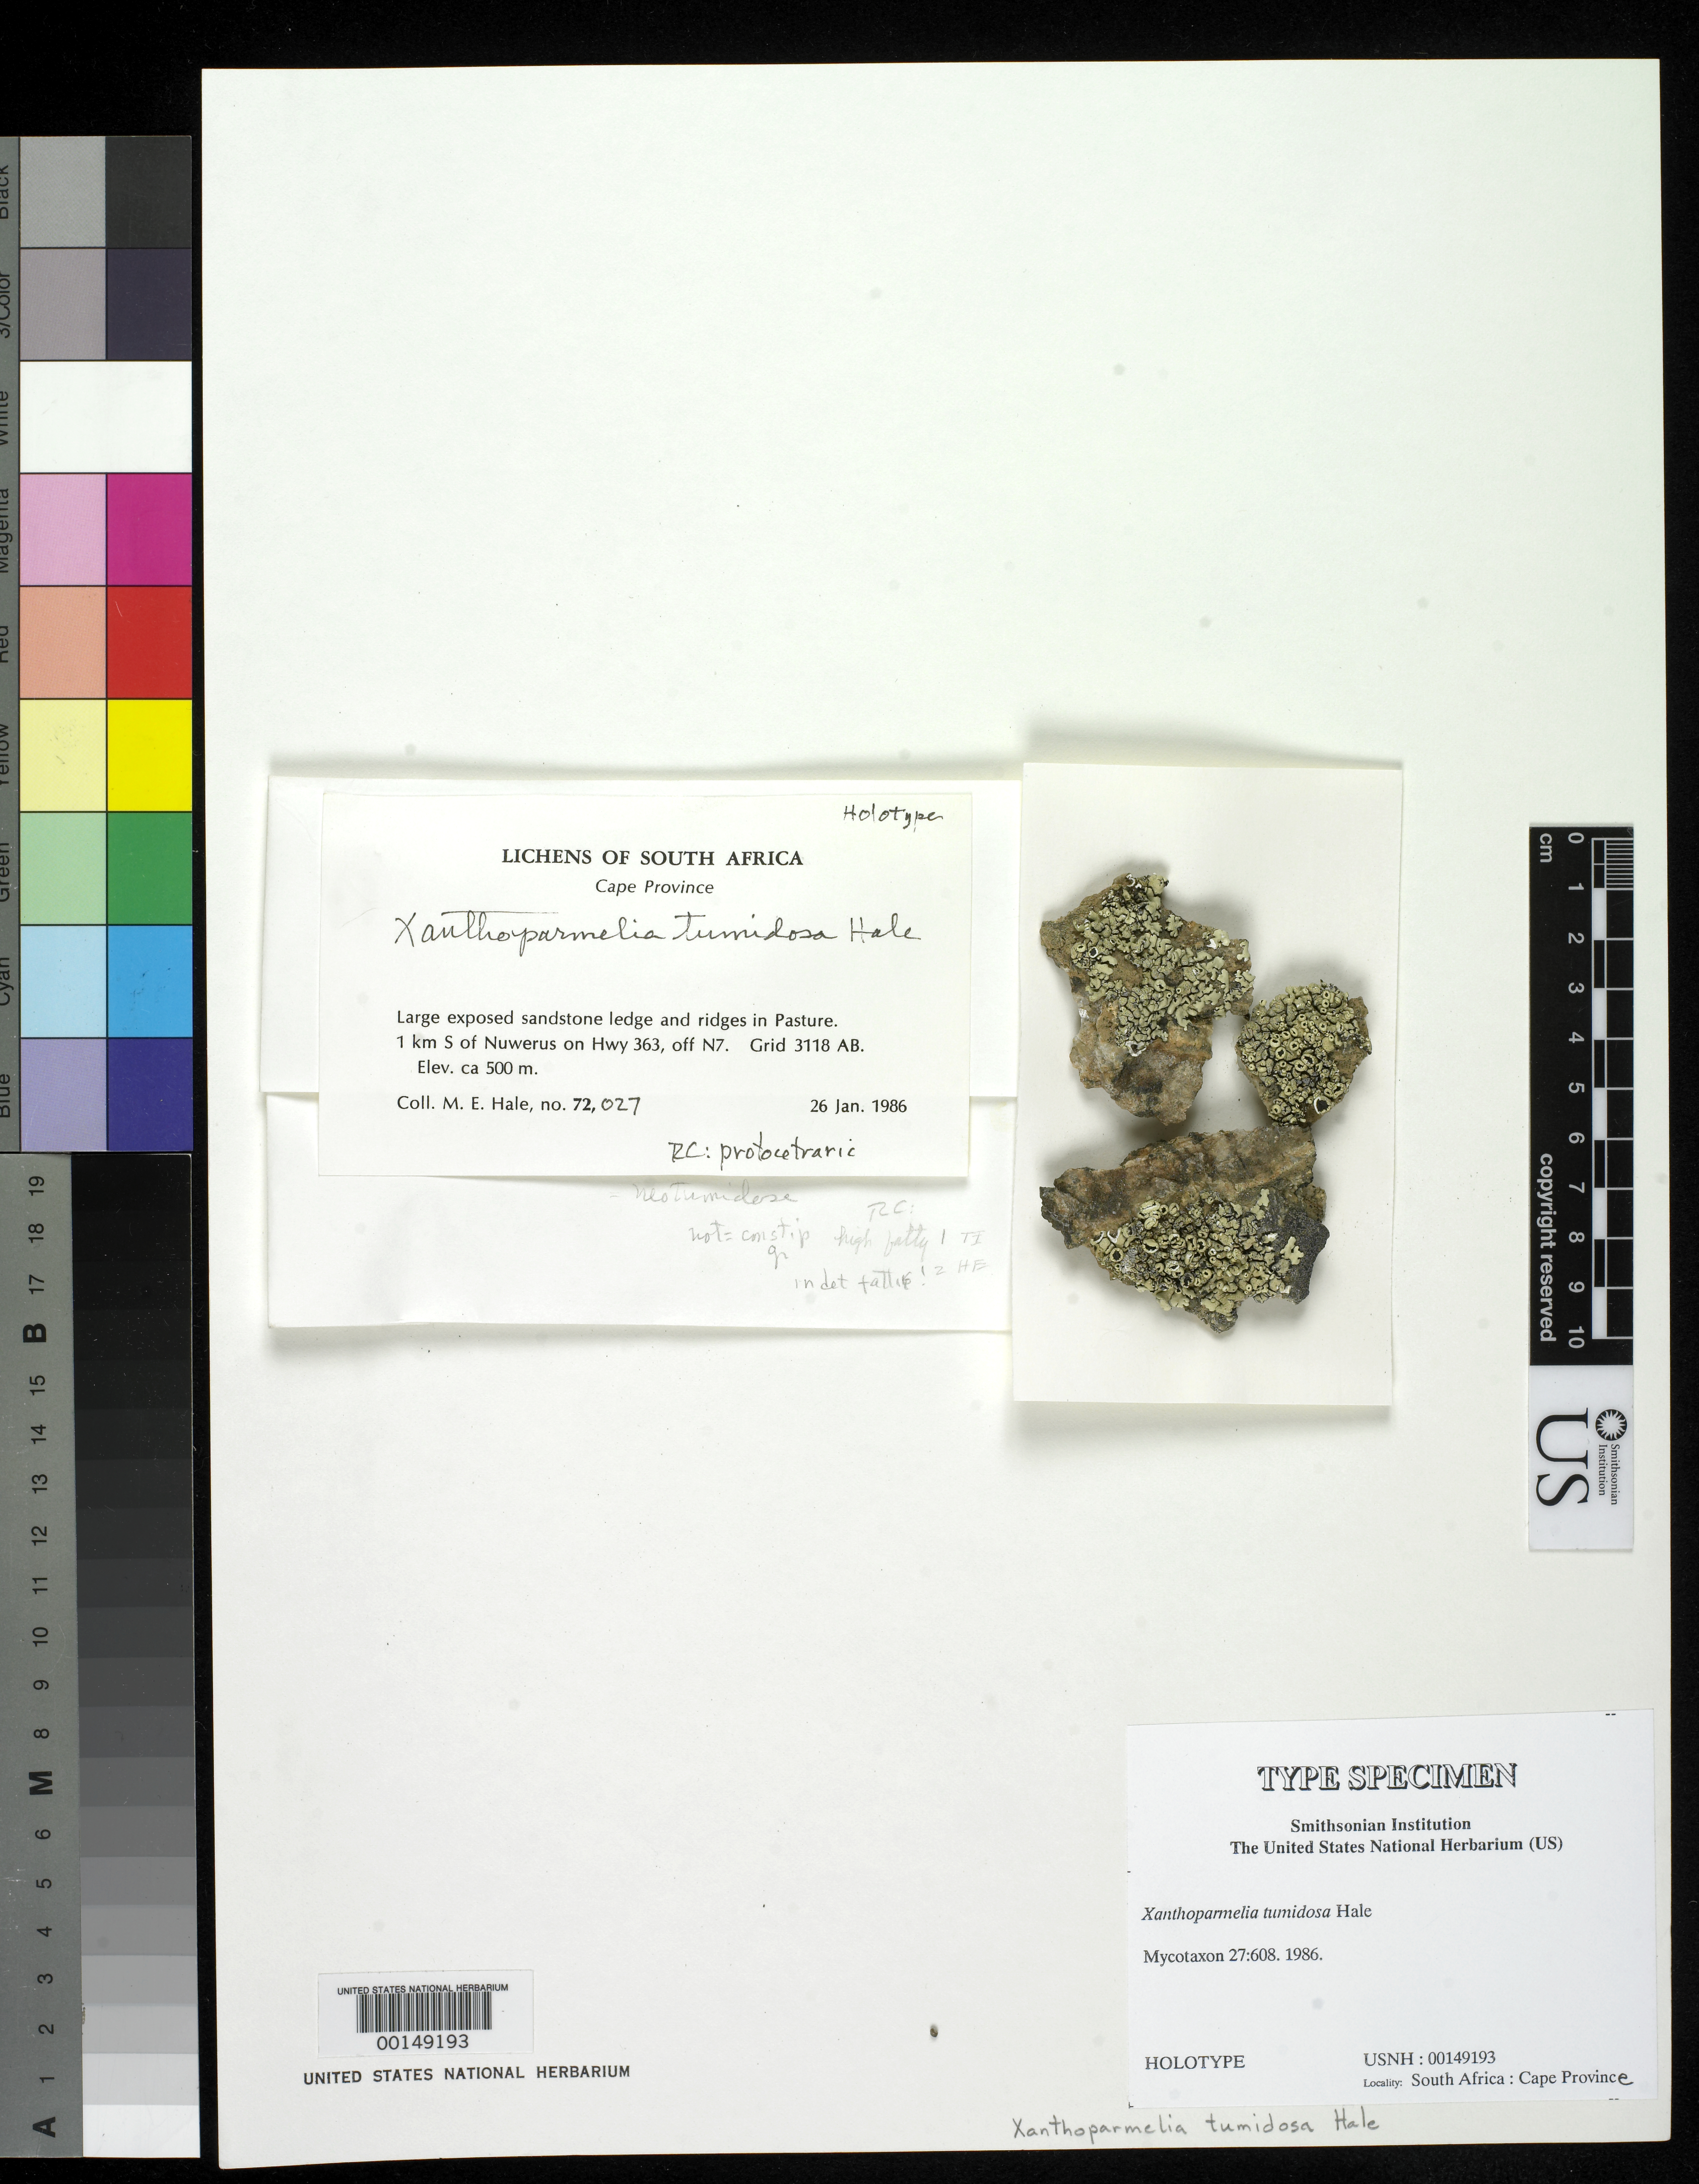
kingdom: Fungi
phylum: Ascomycota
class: Lecanoromycetes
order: Lecanorales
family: Parmeliaceae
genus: Xanthoparmelia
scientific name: Xanthoparmelia tumidosa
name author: Hale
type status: Holotype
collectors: M. Hale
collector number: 72027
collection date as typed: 26 Jan 1986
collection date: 1986-01-26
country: South Africa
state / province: Western Cape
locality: Grid 3118 AB, 1 km S of Nuwerus on Hwy 363, off N7, large exposed sandstone ledge and ridges in pasture.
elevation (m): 500